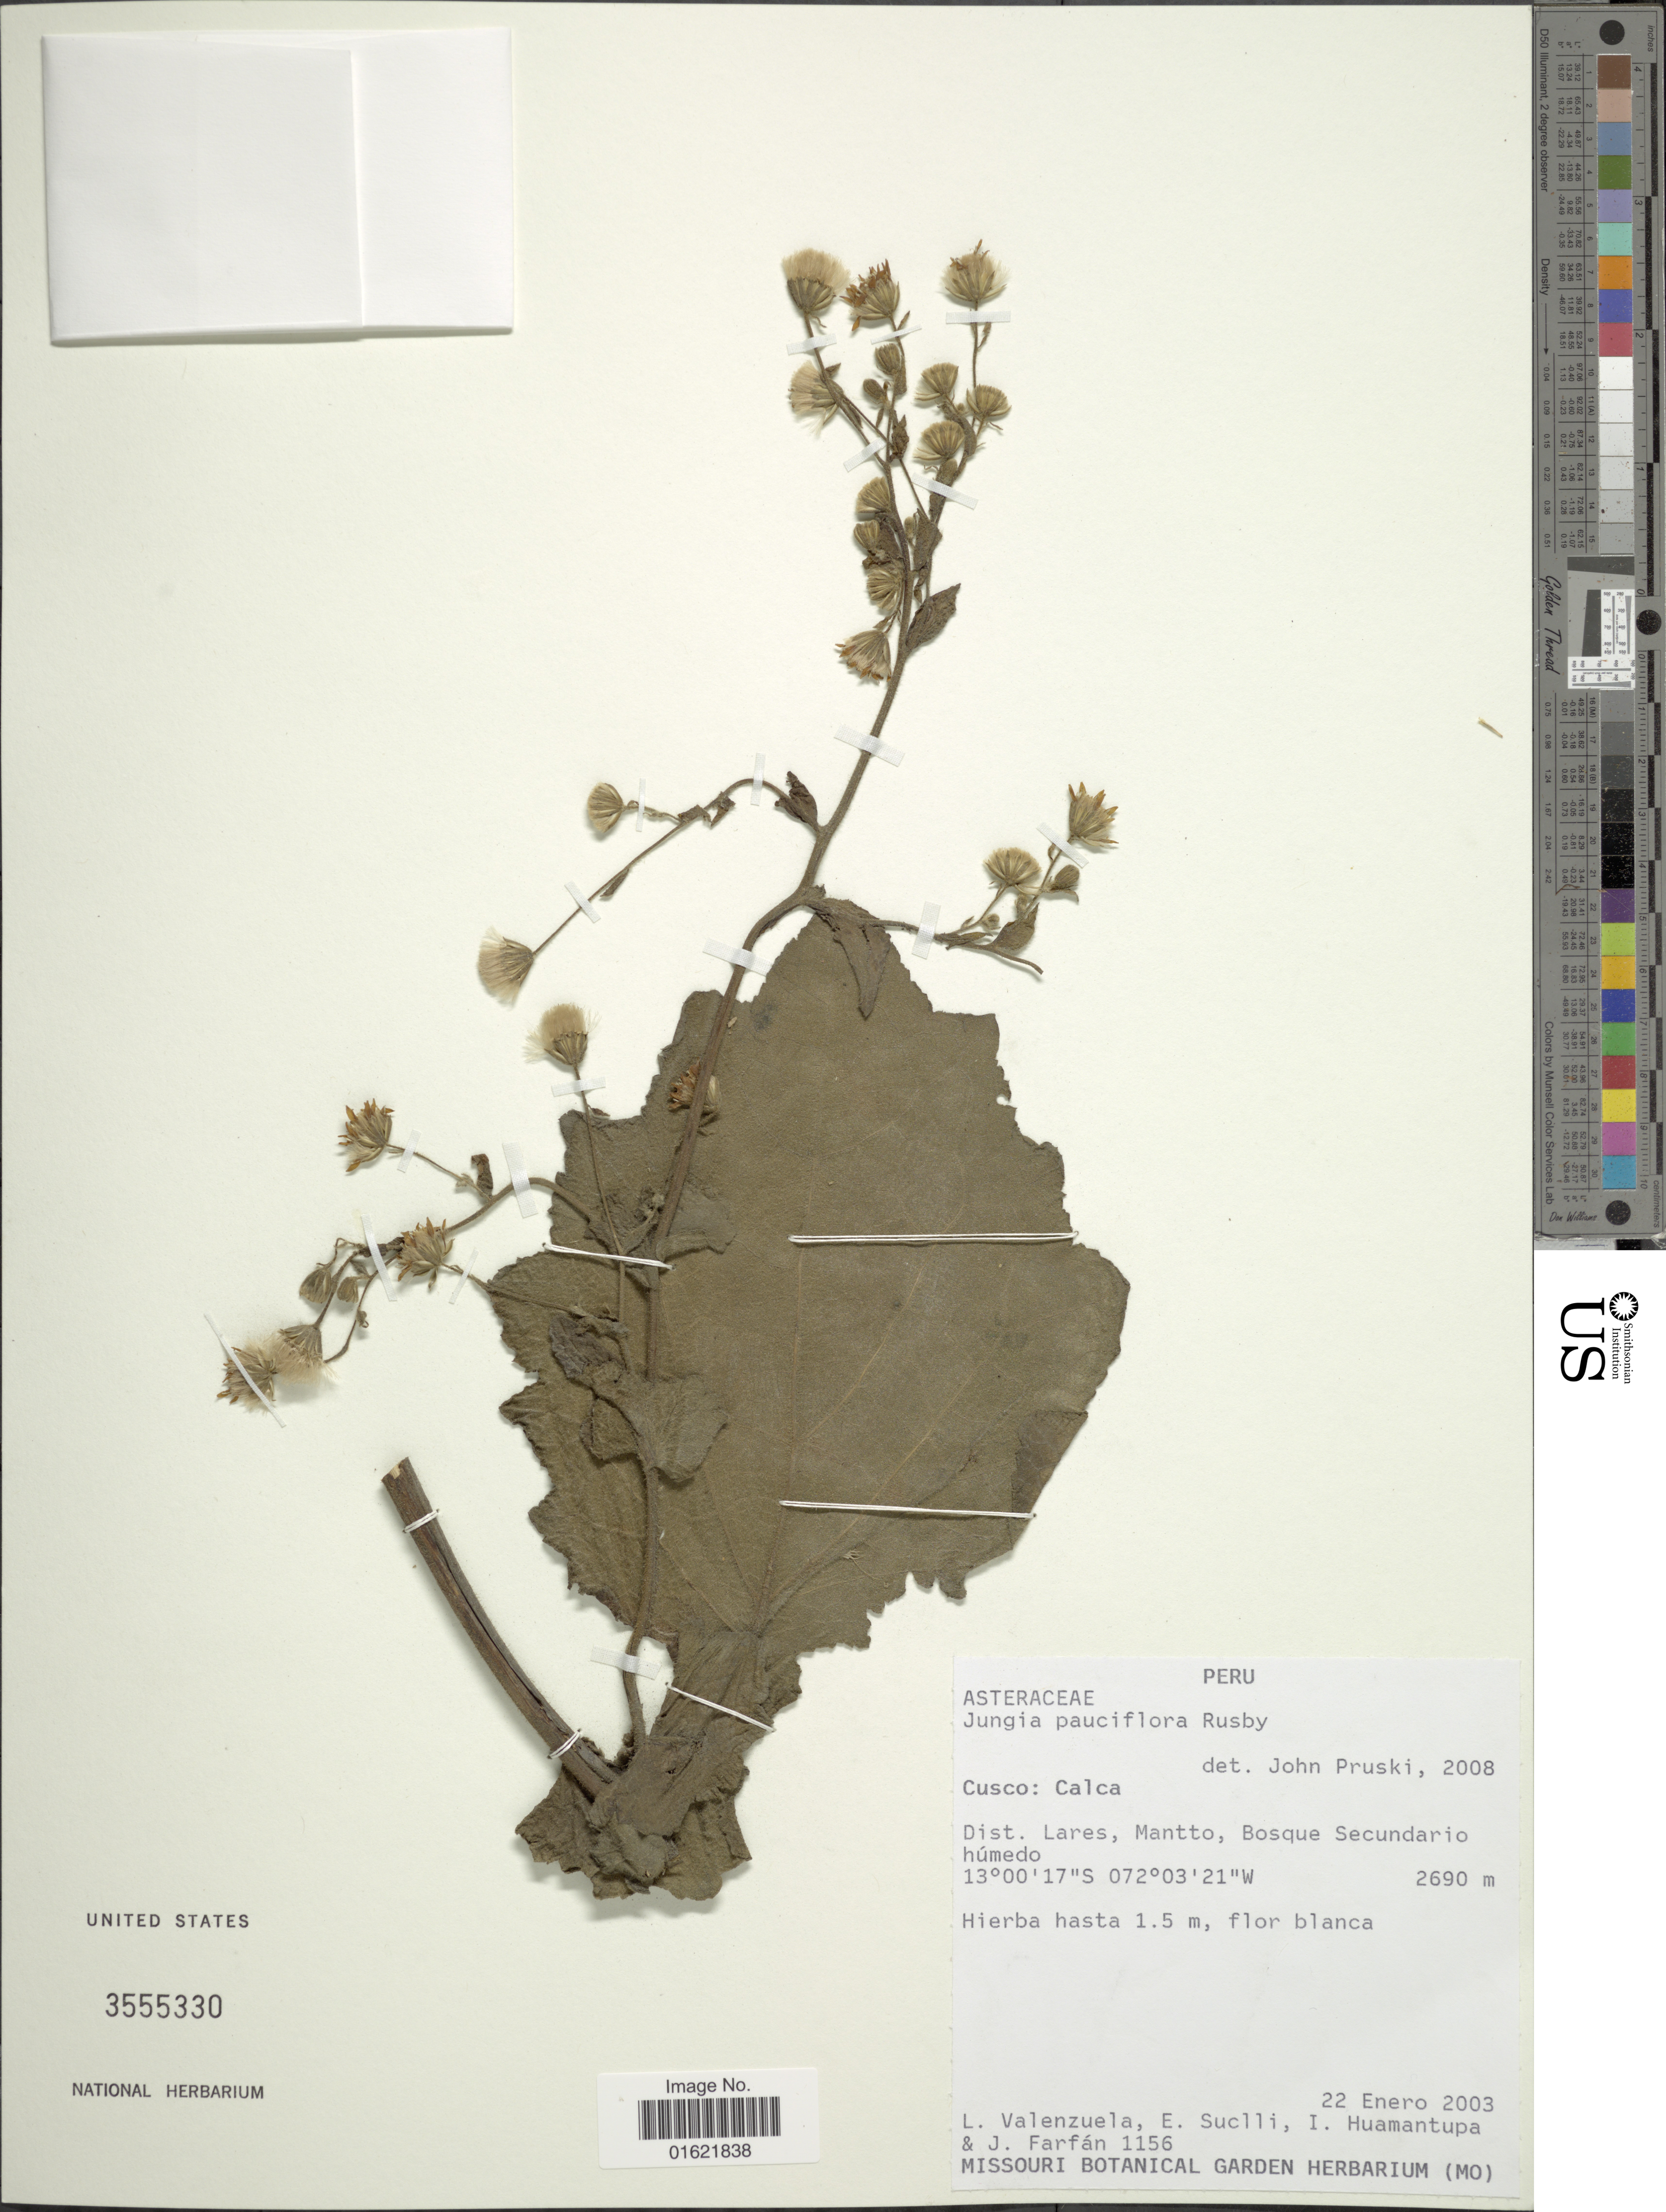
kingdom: Plantae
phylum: Tracheophyta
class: Magnoliopsida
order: Asterales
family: Asteraceae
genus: Jungia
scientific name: Jungia pauciflora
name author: Rusby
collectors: L. Valenzuela, E. Suclli, I. Huamantupa & J. Farfán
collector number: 1156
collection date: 2003-01-22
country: Peru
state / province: Cusco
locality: Cusco: Calca. Dist. Lares, Mantto, Bosque Secundario humedo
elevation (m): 2690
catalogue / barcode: US 3555330